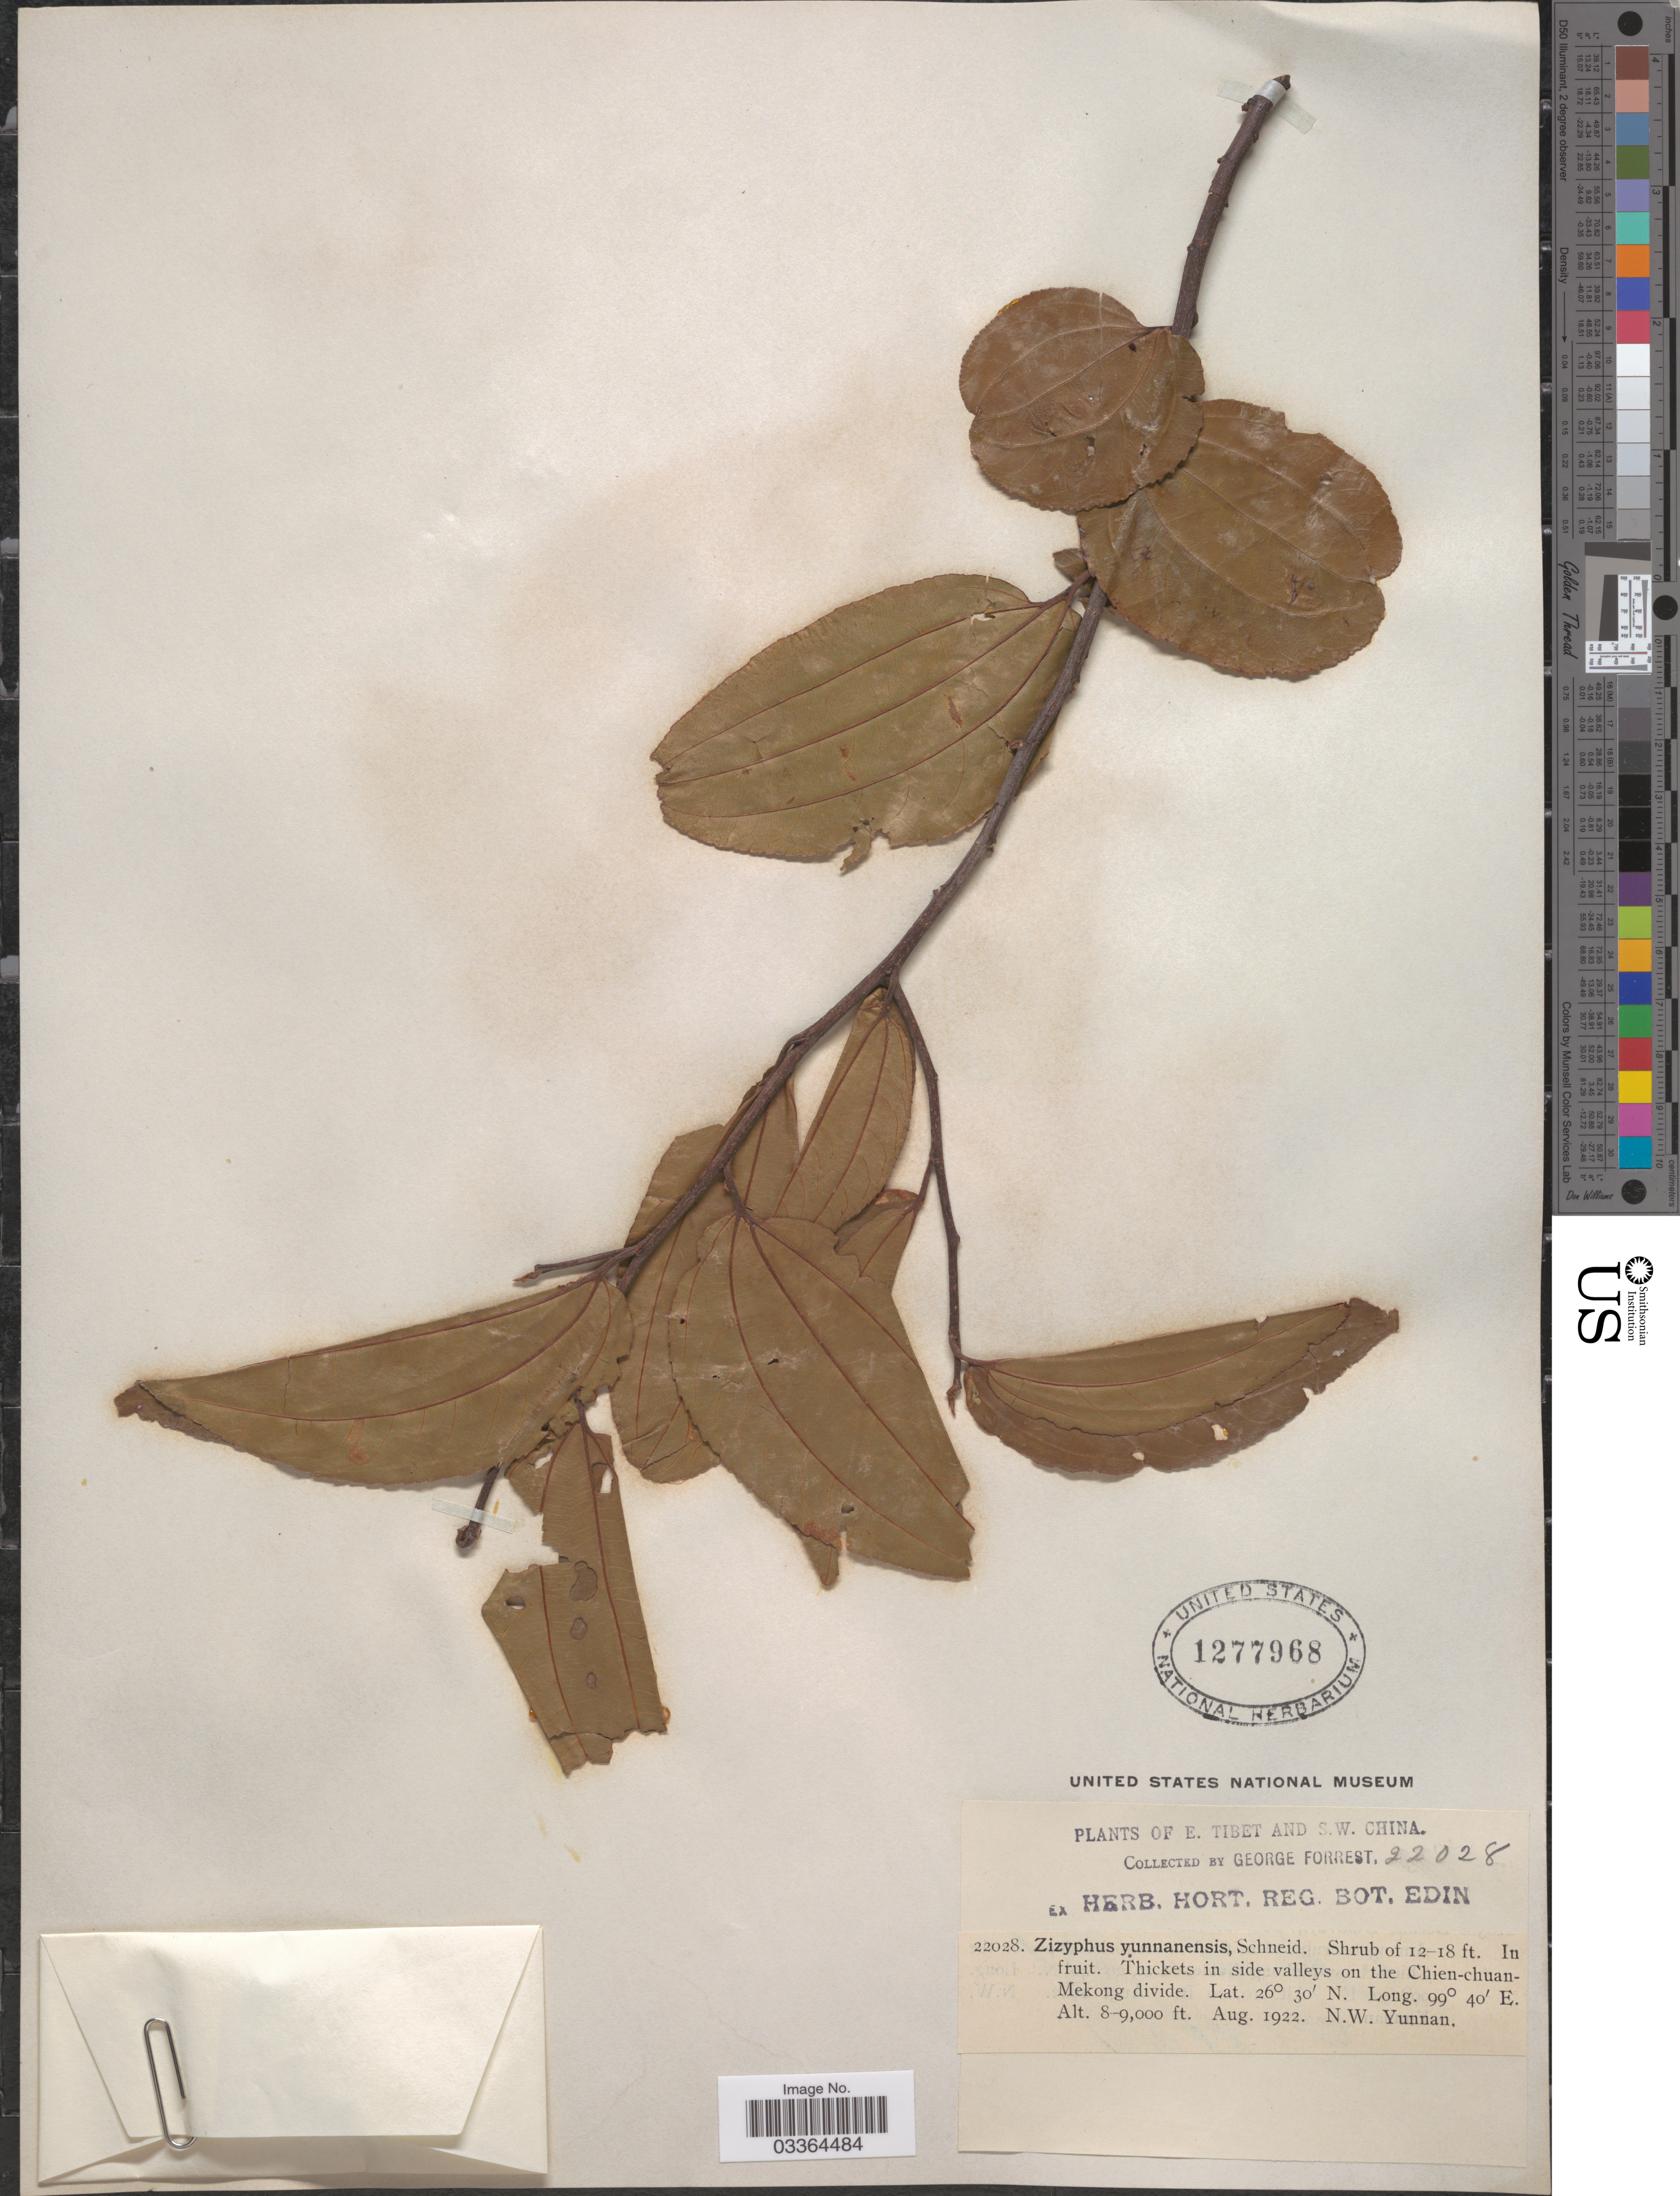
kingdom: Plantae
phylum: Tracheophyta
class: Magnoliopsida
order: Rosales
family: Rhamnaceae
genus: Ziziphus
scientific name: Ziziphus yunnanensis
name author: C.K. Schneid.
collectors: G. Forrest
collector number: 22028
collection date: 1922-08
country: China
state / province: Yunnan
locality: E. Tibet and S.W. China. Thickets in side valleys on the Chien-chuan-Mekong divide. N.W. Yunnan.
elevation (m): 2438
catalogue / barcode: US 1277968